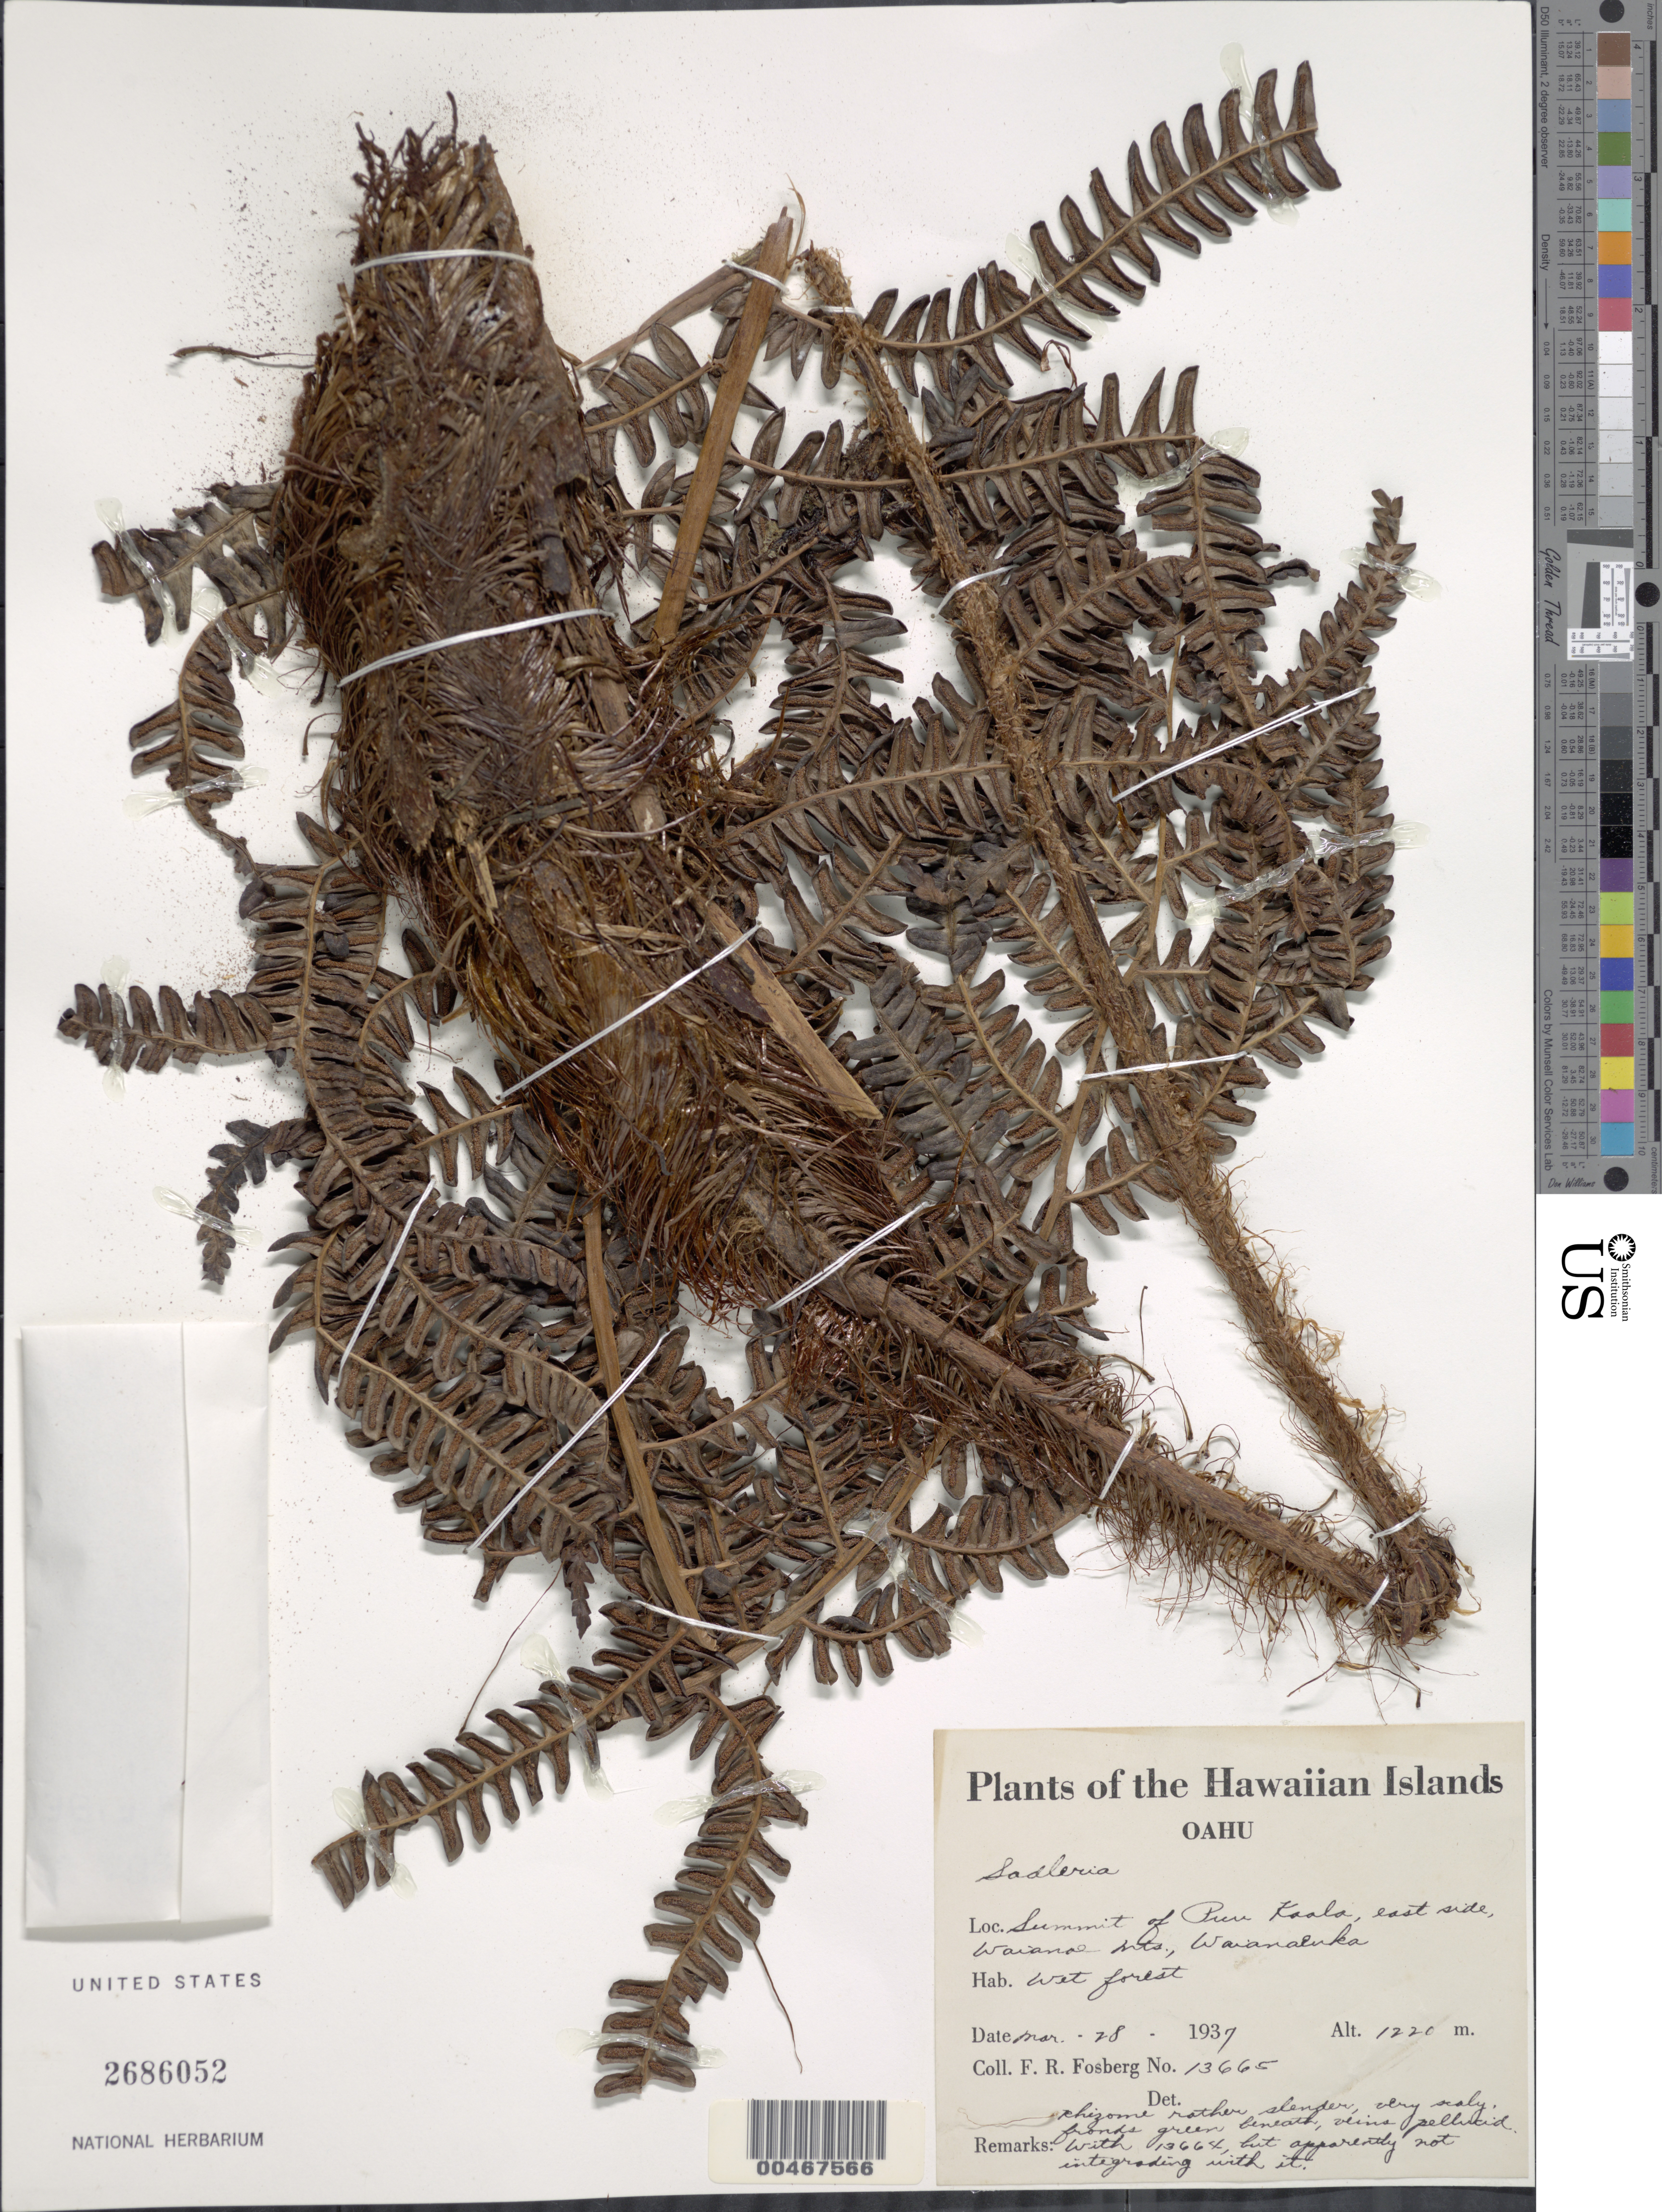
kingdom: Plantae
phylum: Tracheophyta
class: Polypodiopsida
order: Polypodiales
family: Blechnaceae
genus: Sadleria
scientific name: Sadleria sp.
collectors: F. R. Fosberg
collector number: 13665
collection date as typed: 28 Mar 1937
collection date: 1937-03-28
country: United States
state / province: Hawaii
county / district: Honolulu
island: Oahu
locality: Summit of Puu Kaala, E side, Waianae Mts., Waianaeluka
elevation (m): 1220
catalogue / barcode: US 2686052